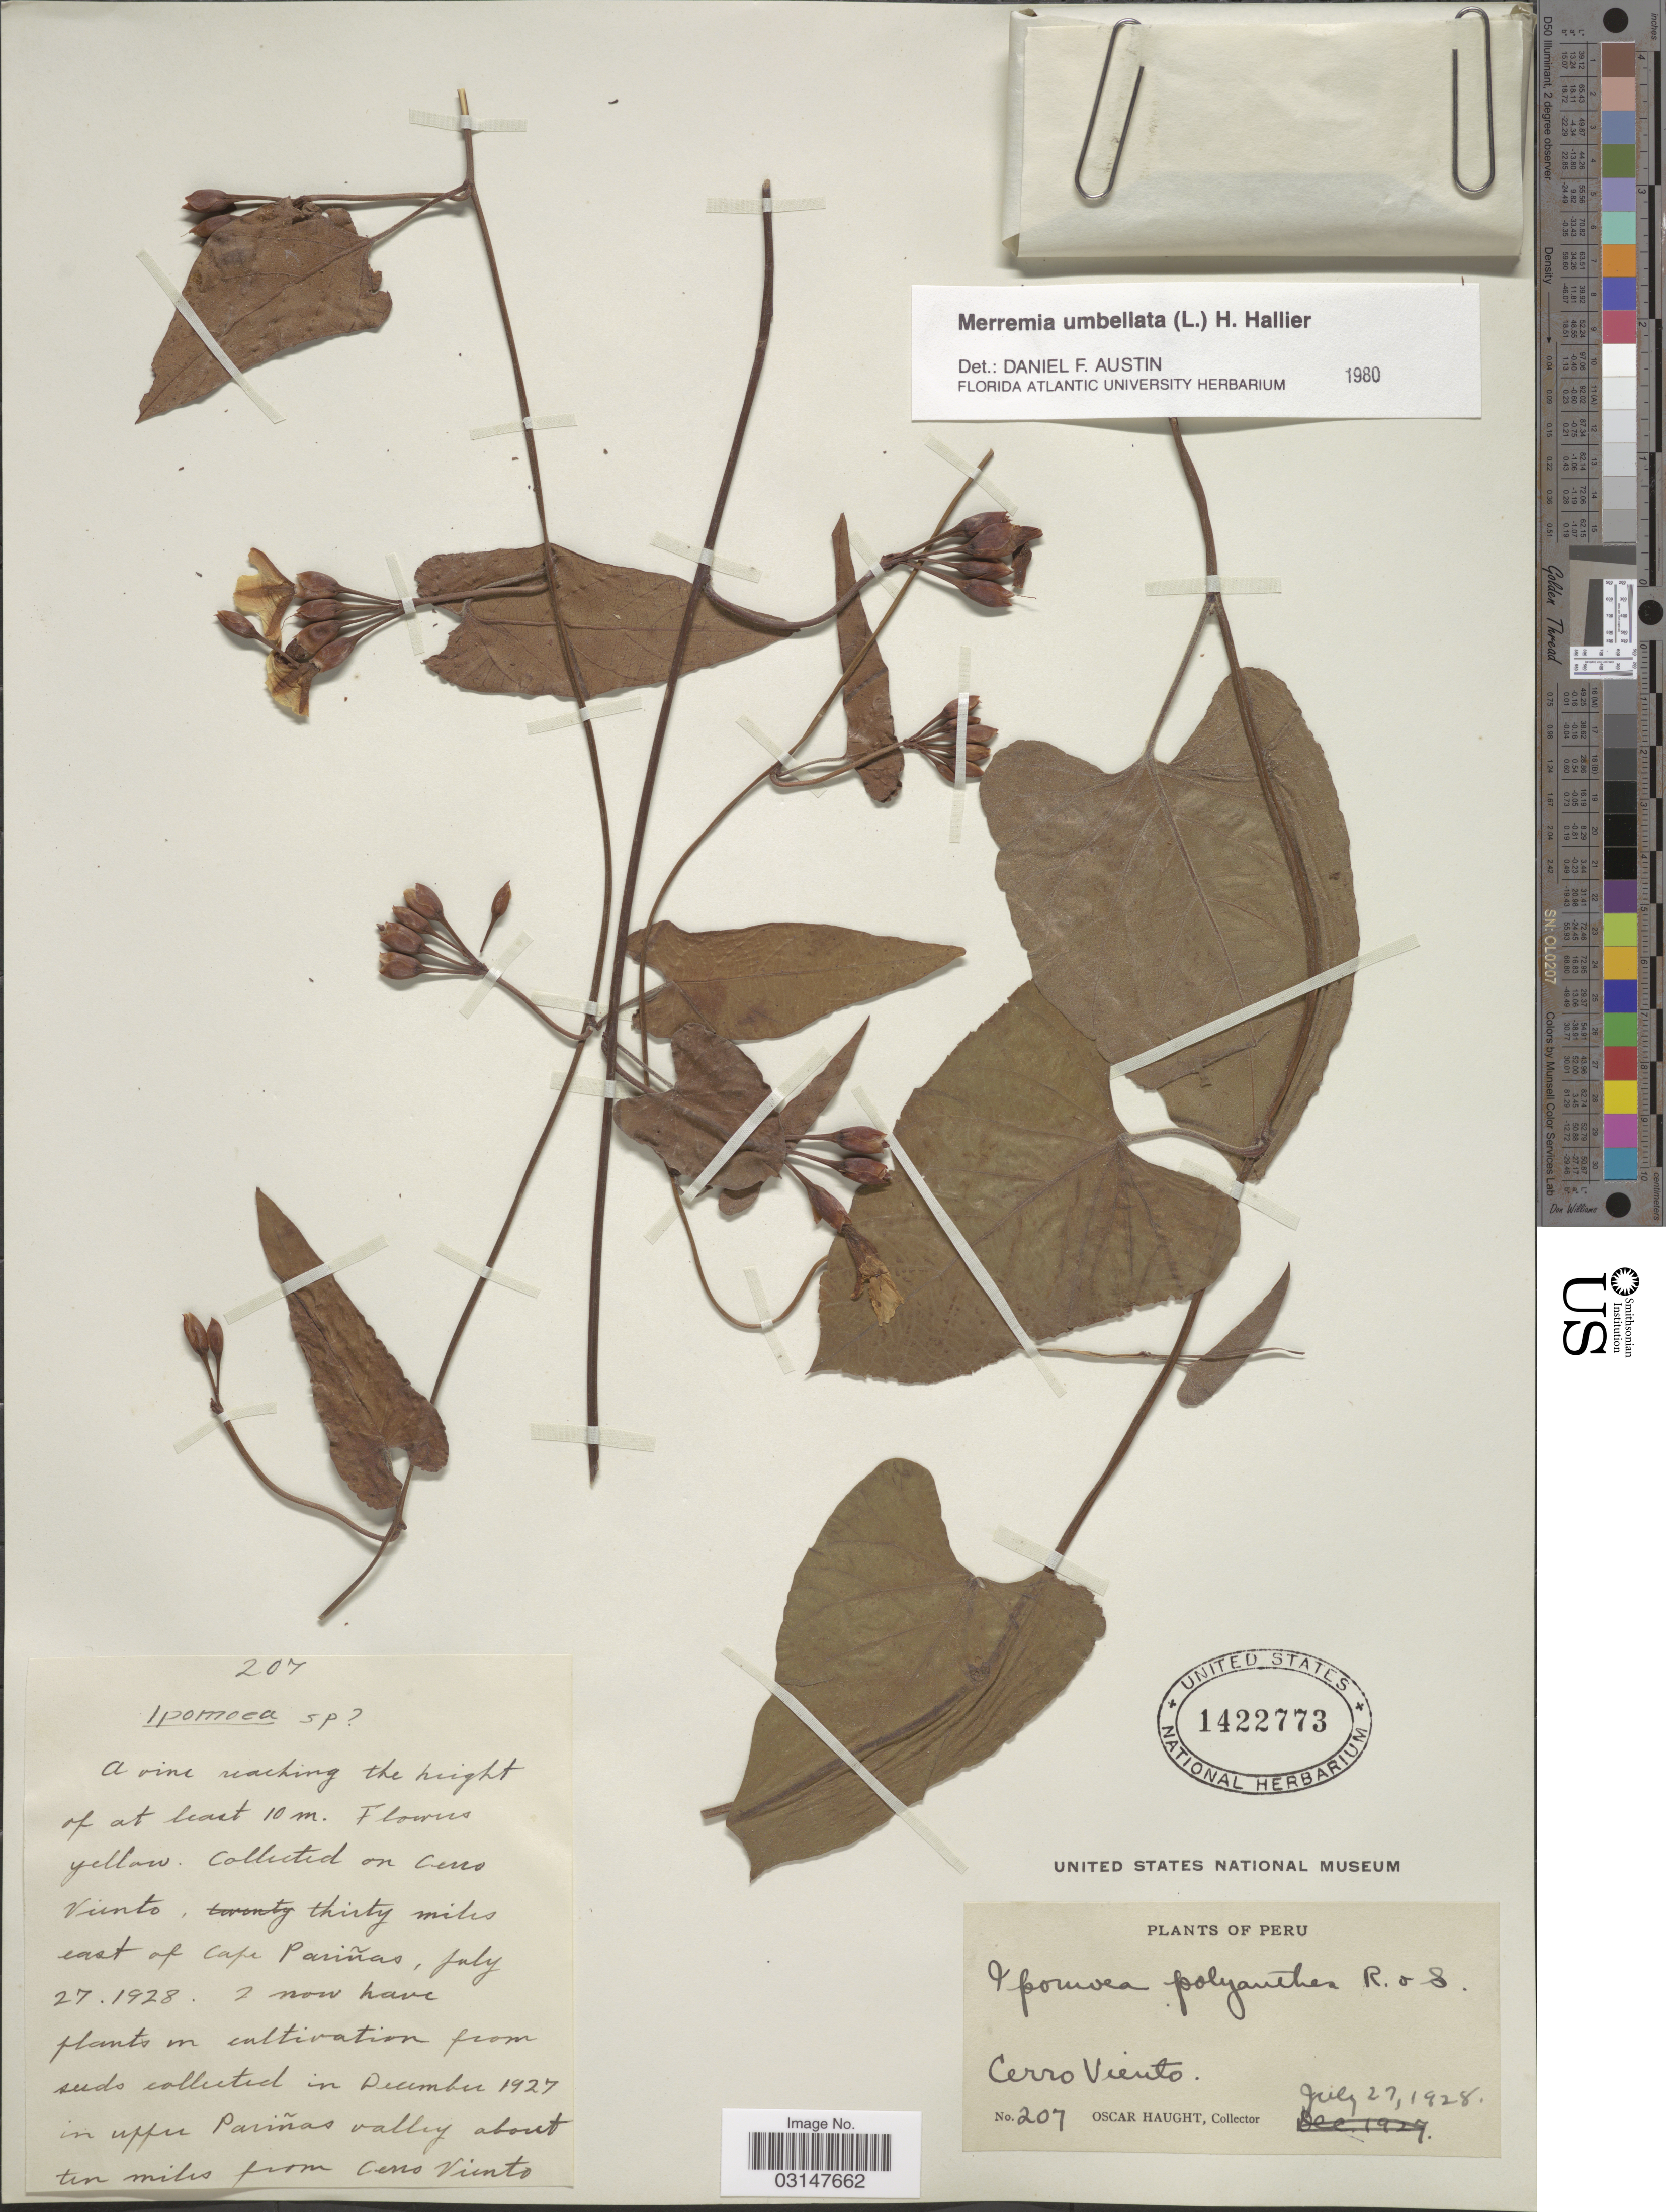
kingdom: Plantae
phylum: Tracheophyta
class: Magnoliopsida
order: Solanales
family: Convolvulaceae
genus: Camonea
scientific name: Camonea umbellata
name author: (L.) A. R. Simões & Staples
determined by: Strong, Mark T., (BOT), Smithsonian Institution - National Museum of Natural History (UNITED STATES)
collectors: O. L. Haught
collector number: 207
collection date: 1928-07-27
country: Peru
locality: Cerro Viento, thirty miles east of Cape Pariñas.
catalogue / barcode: US 1422773